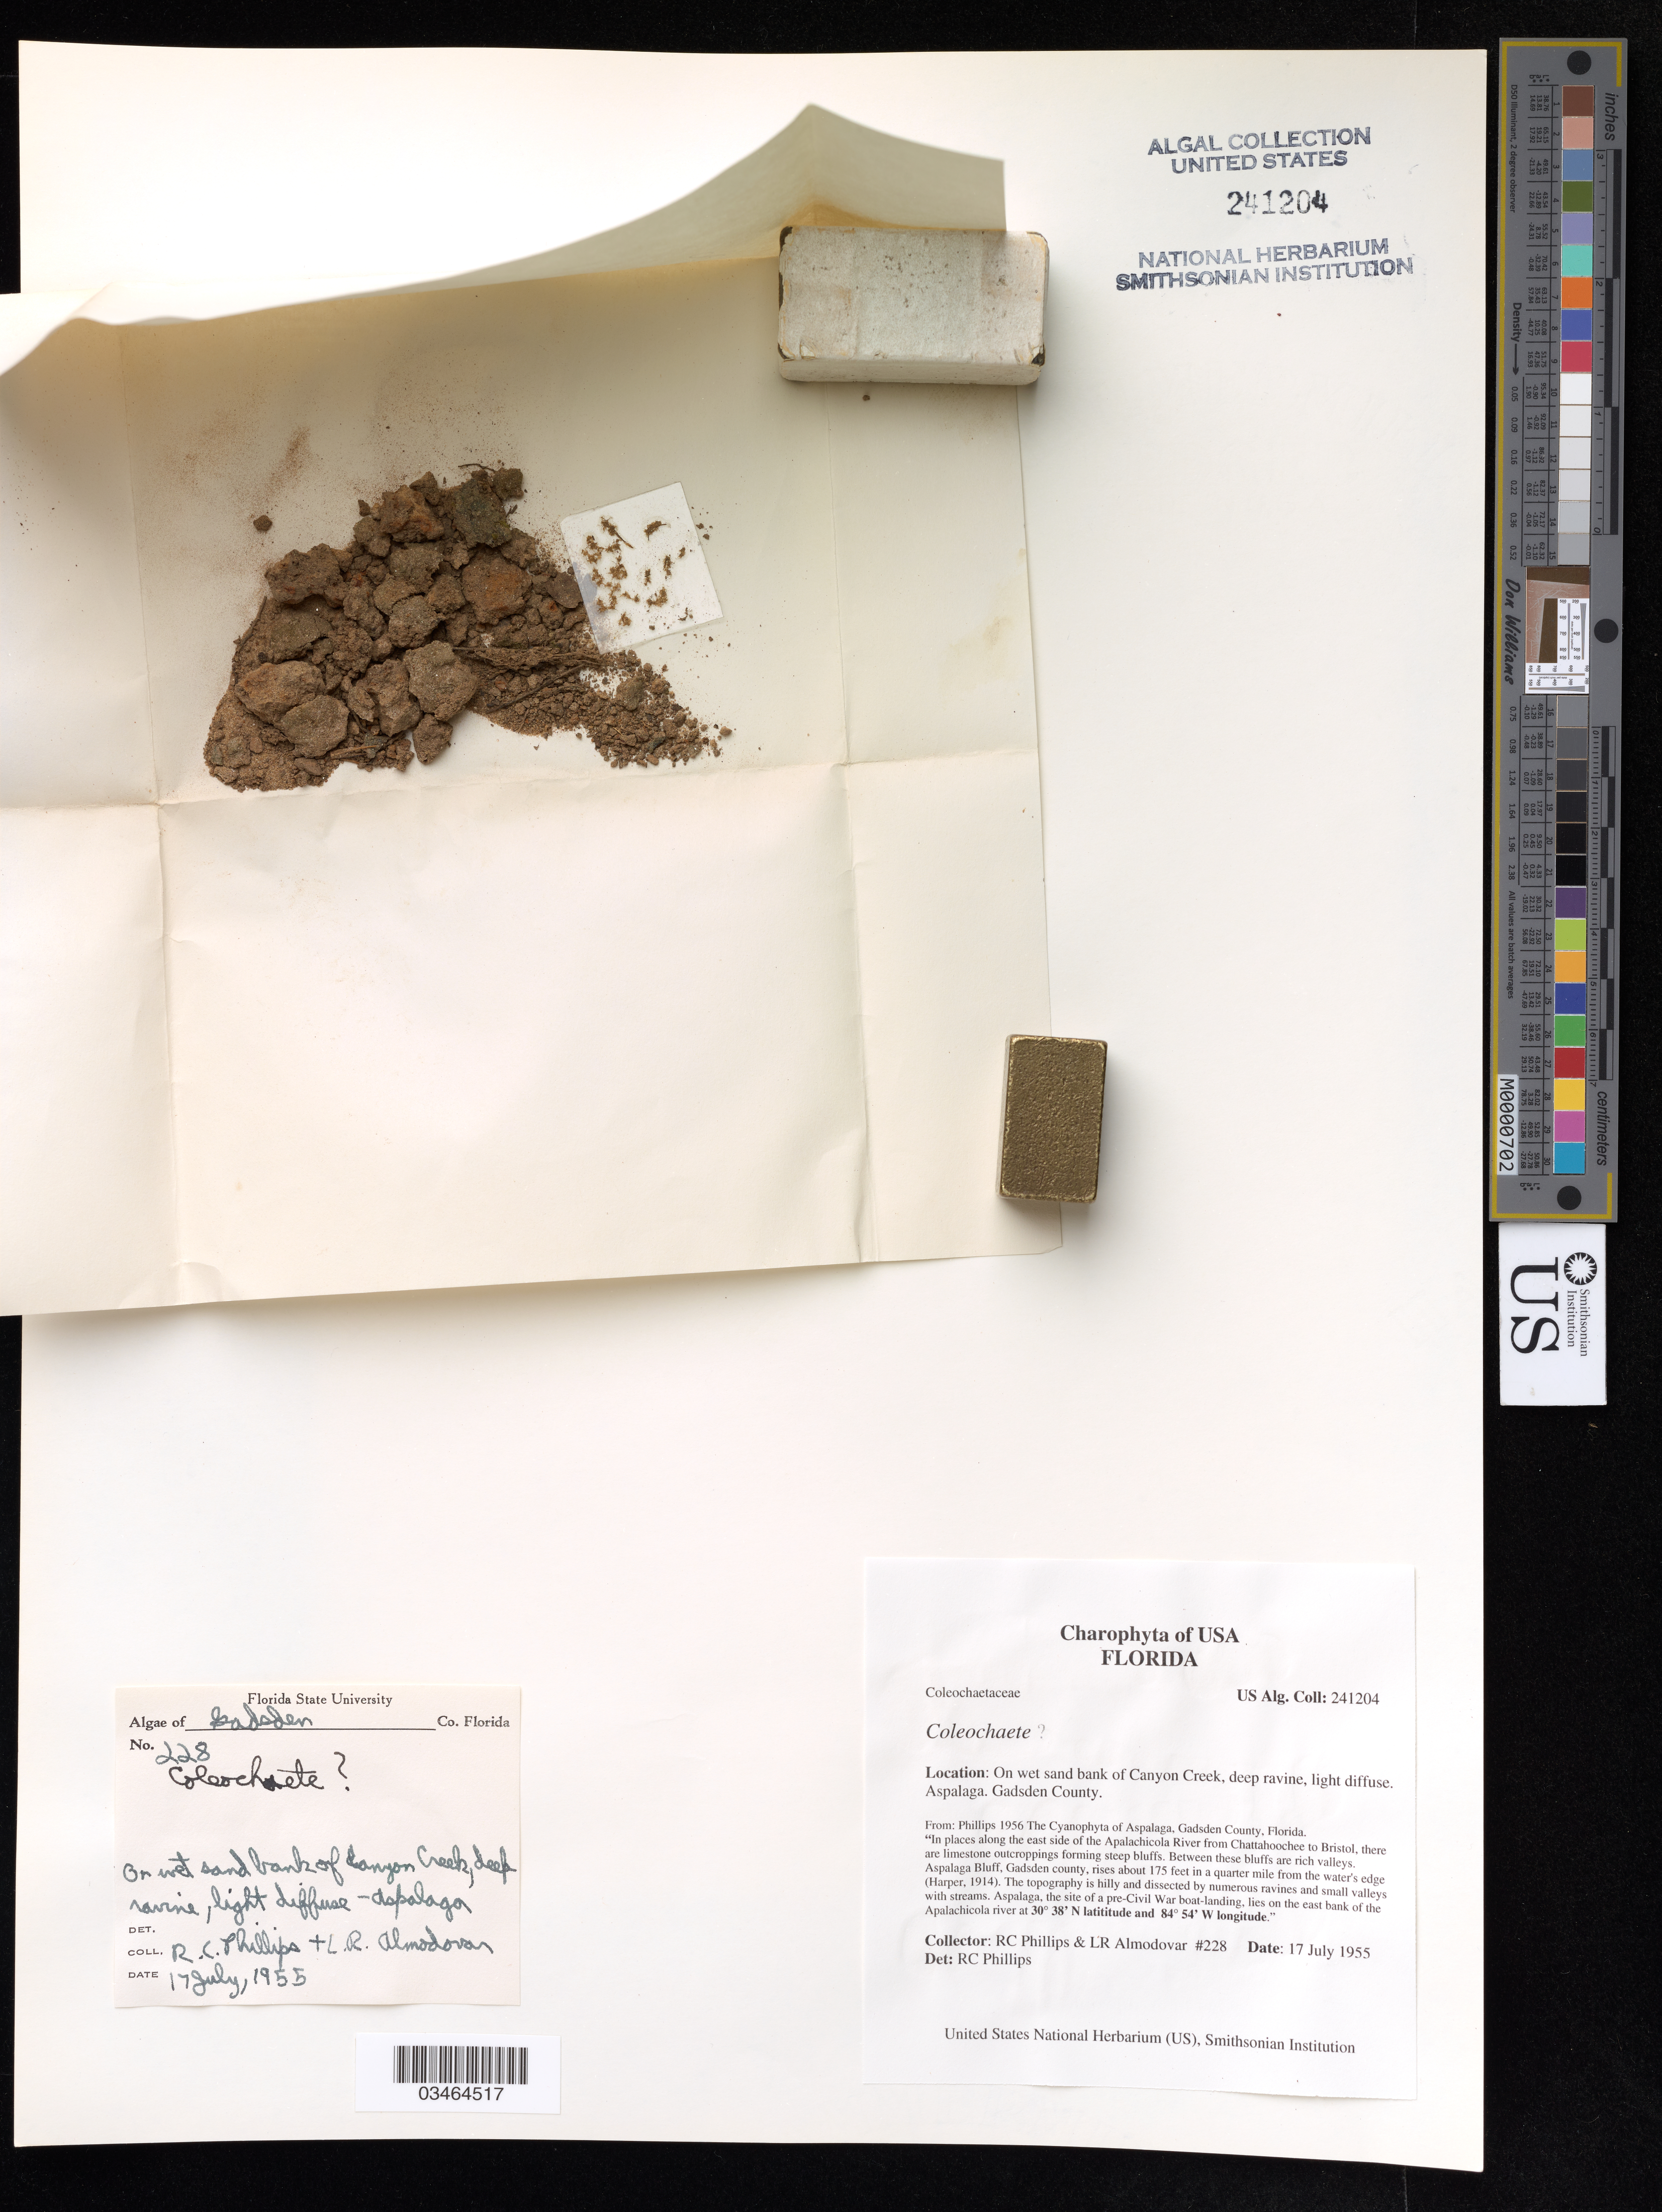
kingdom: Plantae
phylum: Charophyta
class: Charophyceae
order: Coleochaetales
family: Coleochaetaceae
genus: Coleochaete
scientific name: Coleochaete sp.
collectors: R. C. Phillips & L. Almodovar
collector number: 228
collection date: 1955-07-17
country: United States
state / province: Florida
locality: On wet sand bank of Canyon Creek, deep ravine, light diffuse, Aspalaga, Gadsden County.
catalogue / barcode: US 241204